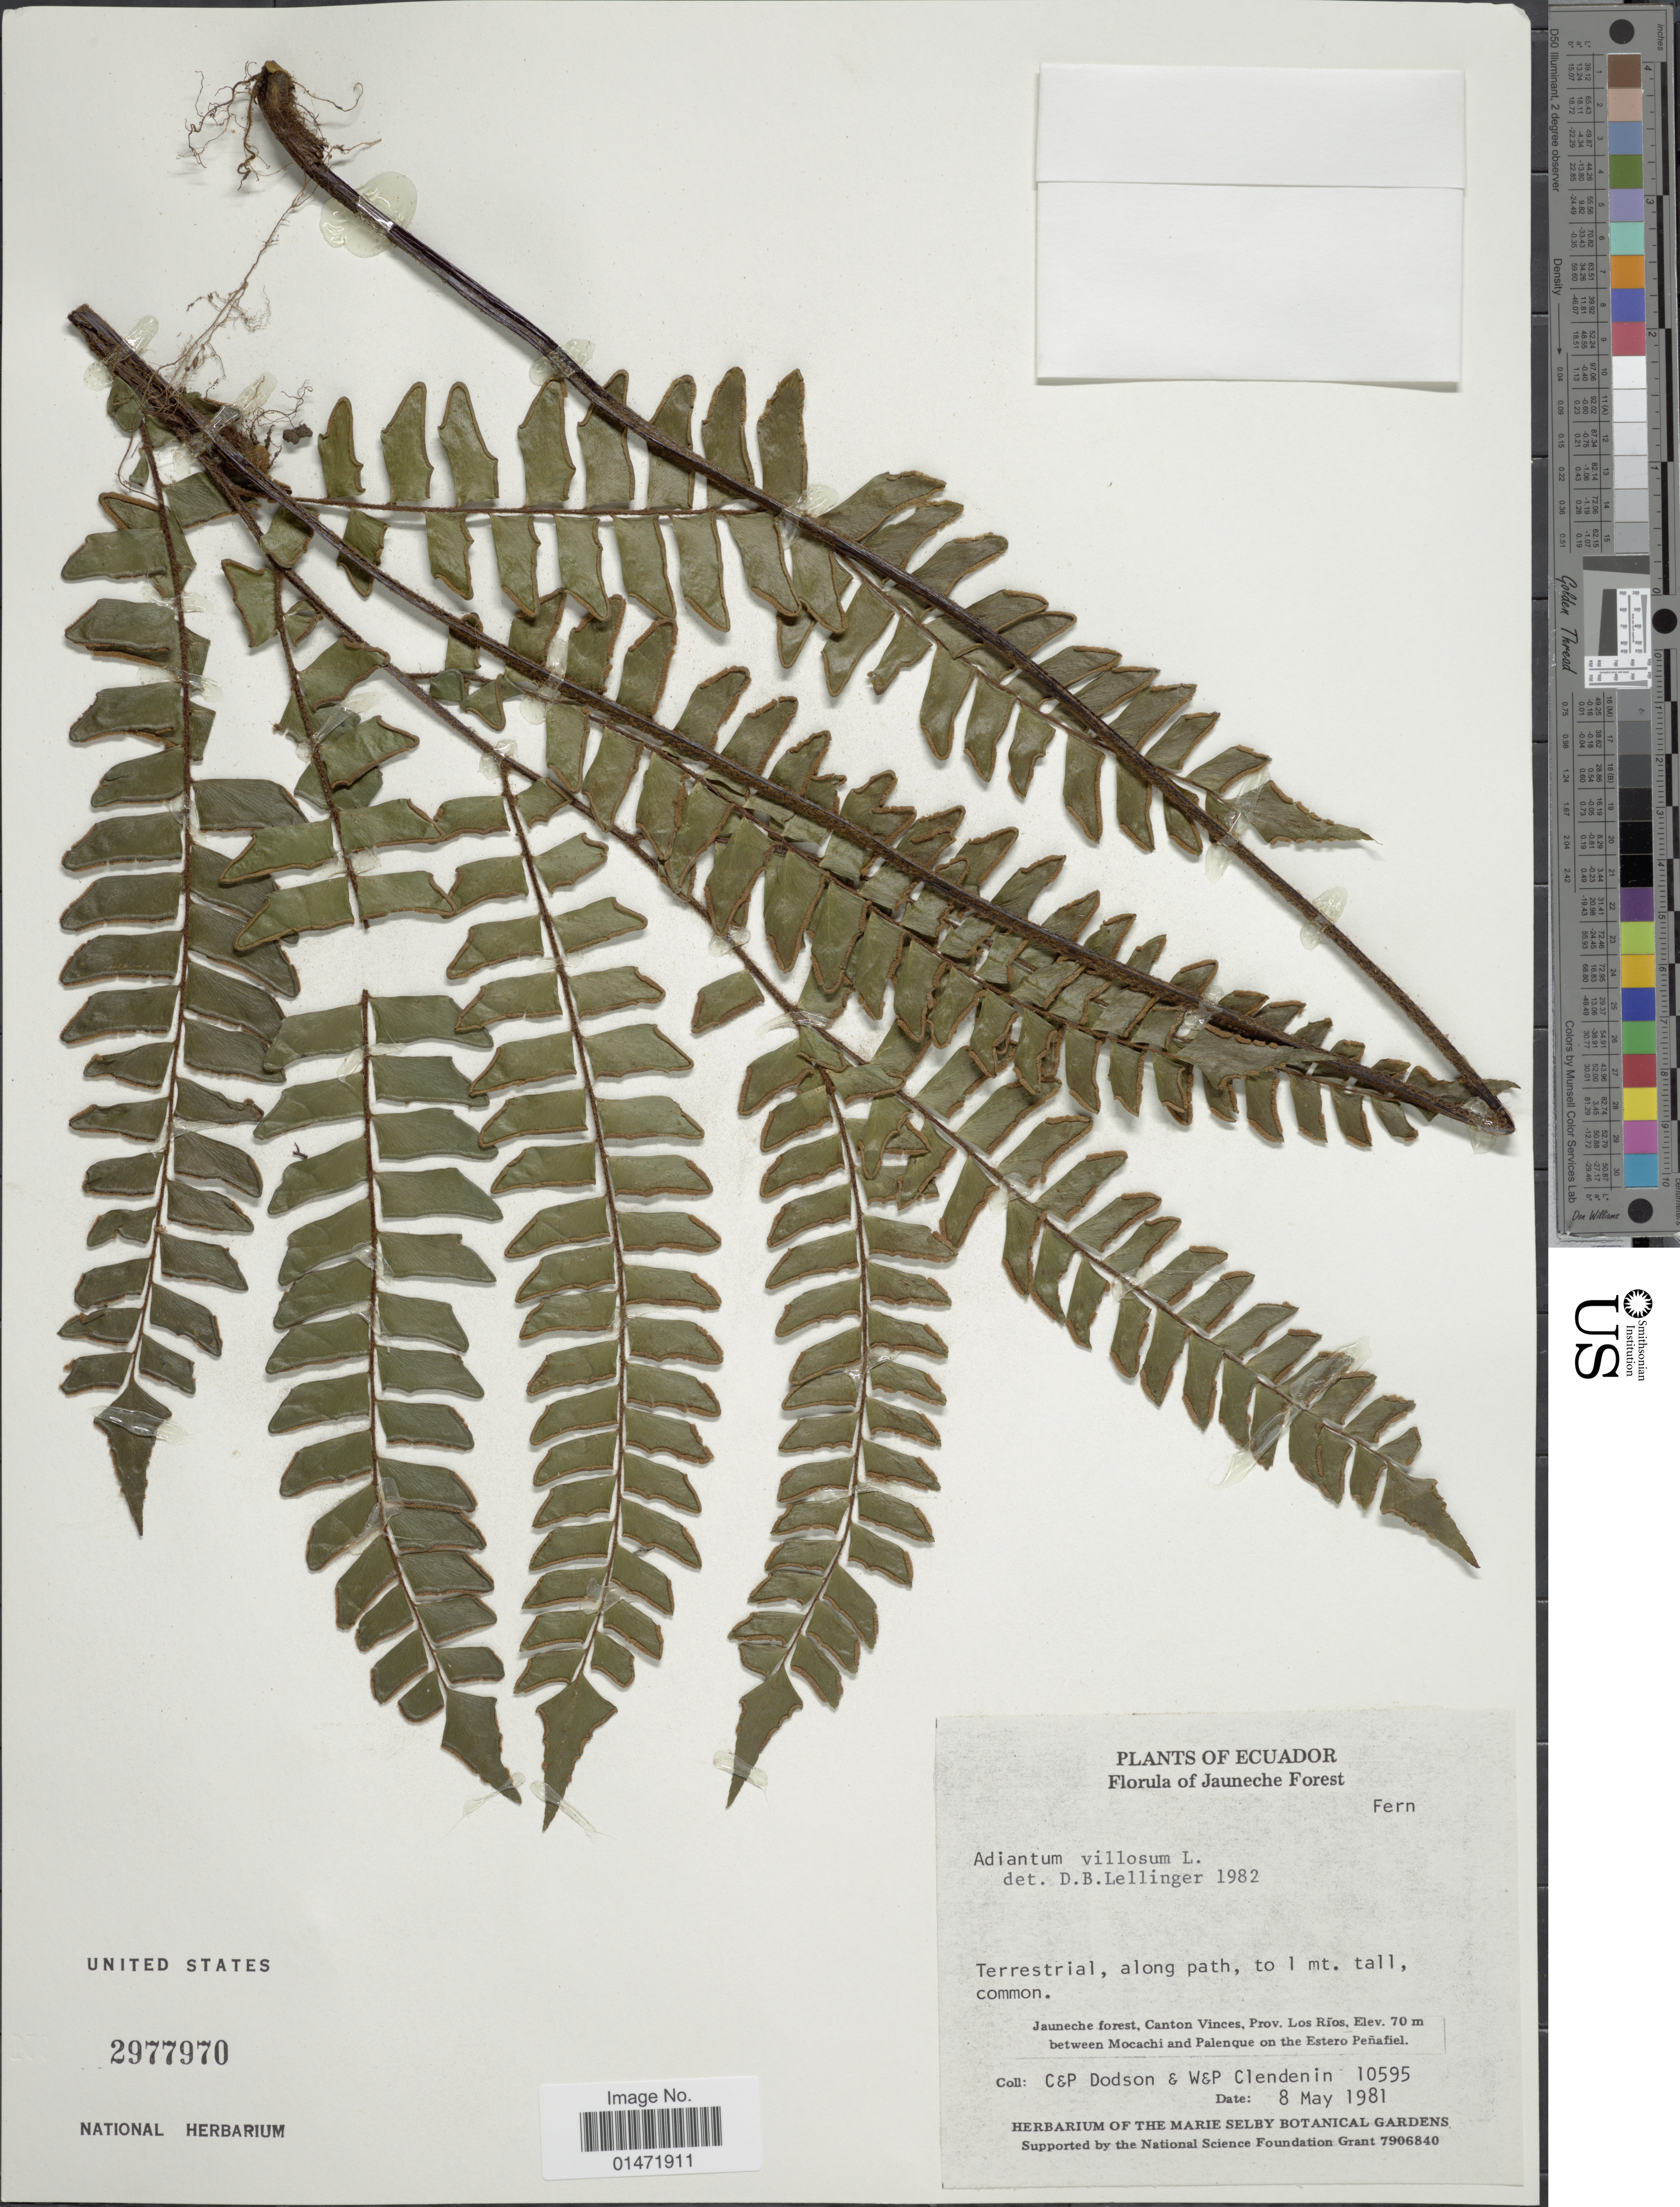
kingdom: Plantae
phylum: Tracheophyta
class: Polypodiopsida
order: Polypodiales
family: Pteridaceae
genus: Adiantum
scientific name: Adiantum villosum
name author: L.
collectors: C. Dodson, P. M. Dodson, W. Clendenin & P. Clendenin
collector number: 10595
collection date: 1981-05-08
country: Ecuador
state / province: Los Ríos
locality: Jauneche forest, Canton Vinces, between Mocachi and Palenque on the Estero Peñafiel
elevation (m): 70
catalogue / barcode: US 2977970